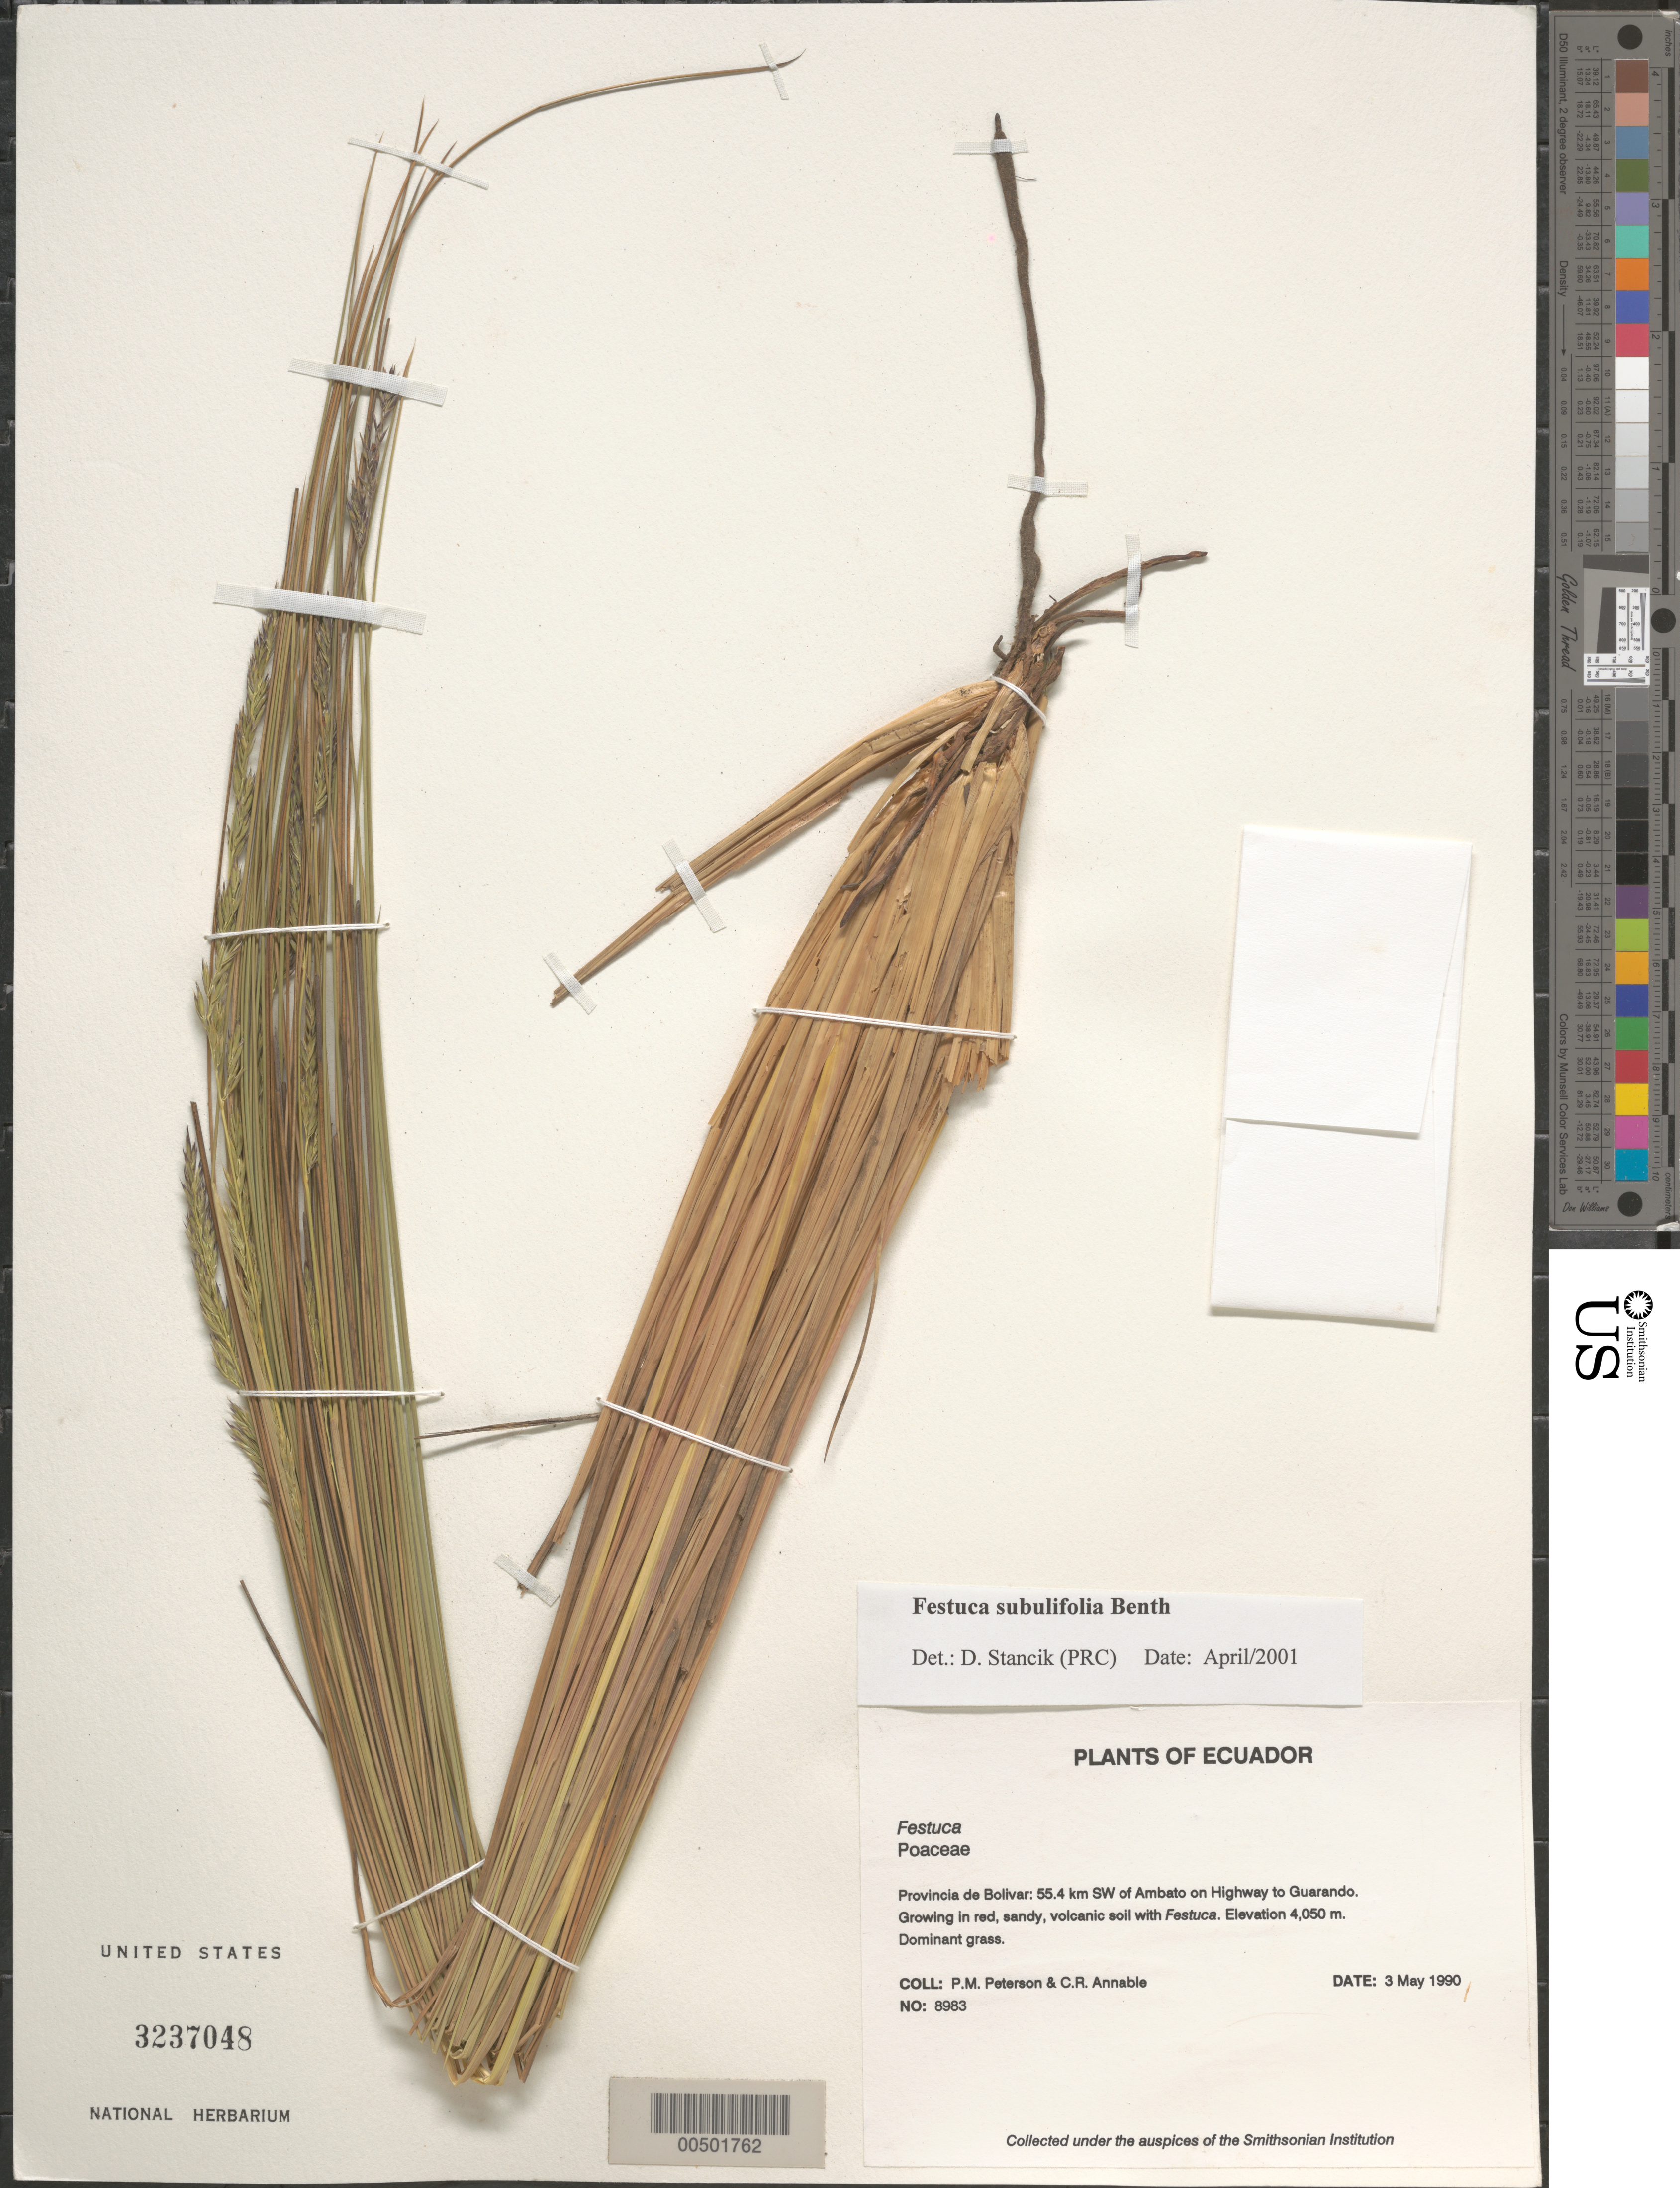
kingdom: Plantae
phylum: Tracheophyta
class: Liliopsida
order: Poales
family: Poaceae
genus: Festuca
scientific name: Festuca subulifolia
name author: Benth.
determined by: Stancik, D.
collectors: P. M. Peterson & C. R. Annable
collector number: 08983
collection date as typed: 03 May 1990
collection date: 1990-05-03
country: Ecuador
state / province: Bolívar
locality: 55.4 km SW of Ambato on Highway to Guaranda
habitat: Growing in red, sandy, volcanic soil with Festuca.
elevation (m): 4050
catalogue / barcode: US 3237048